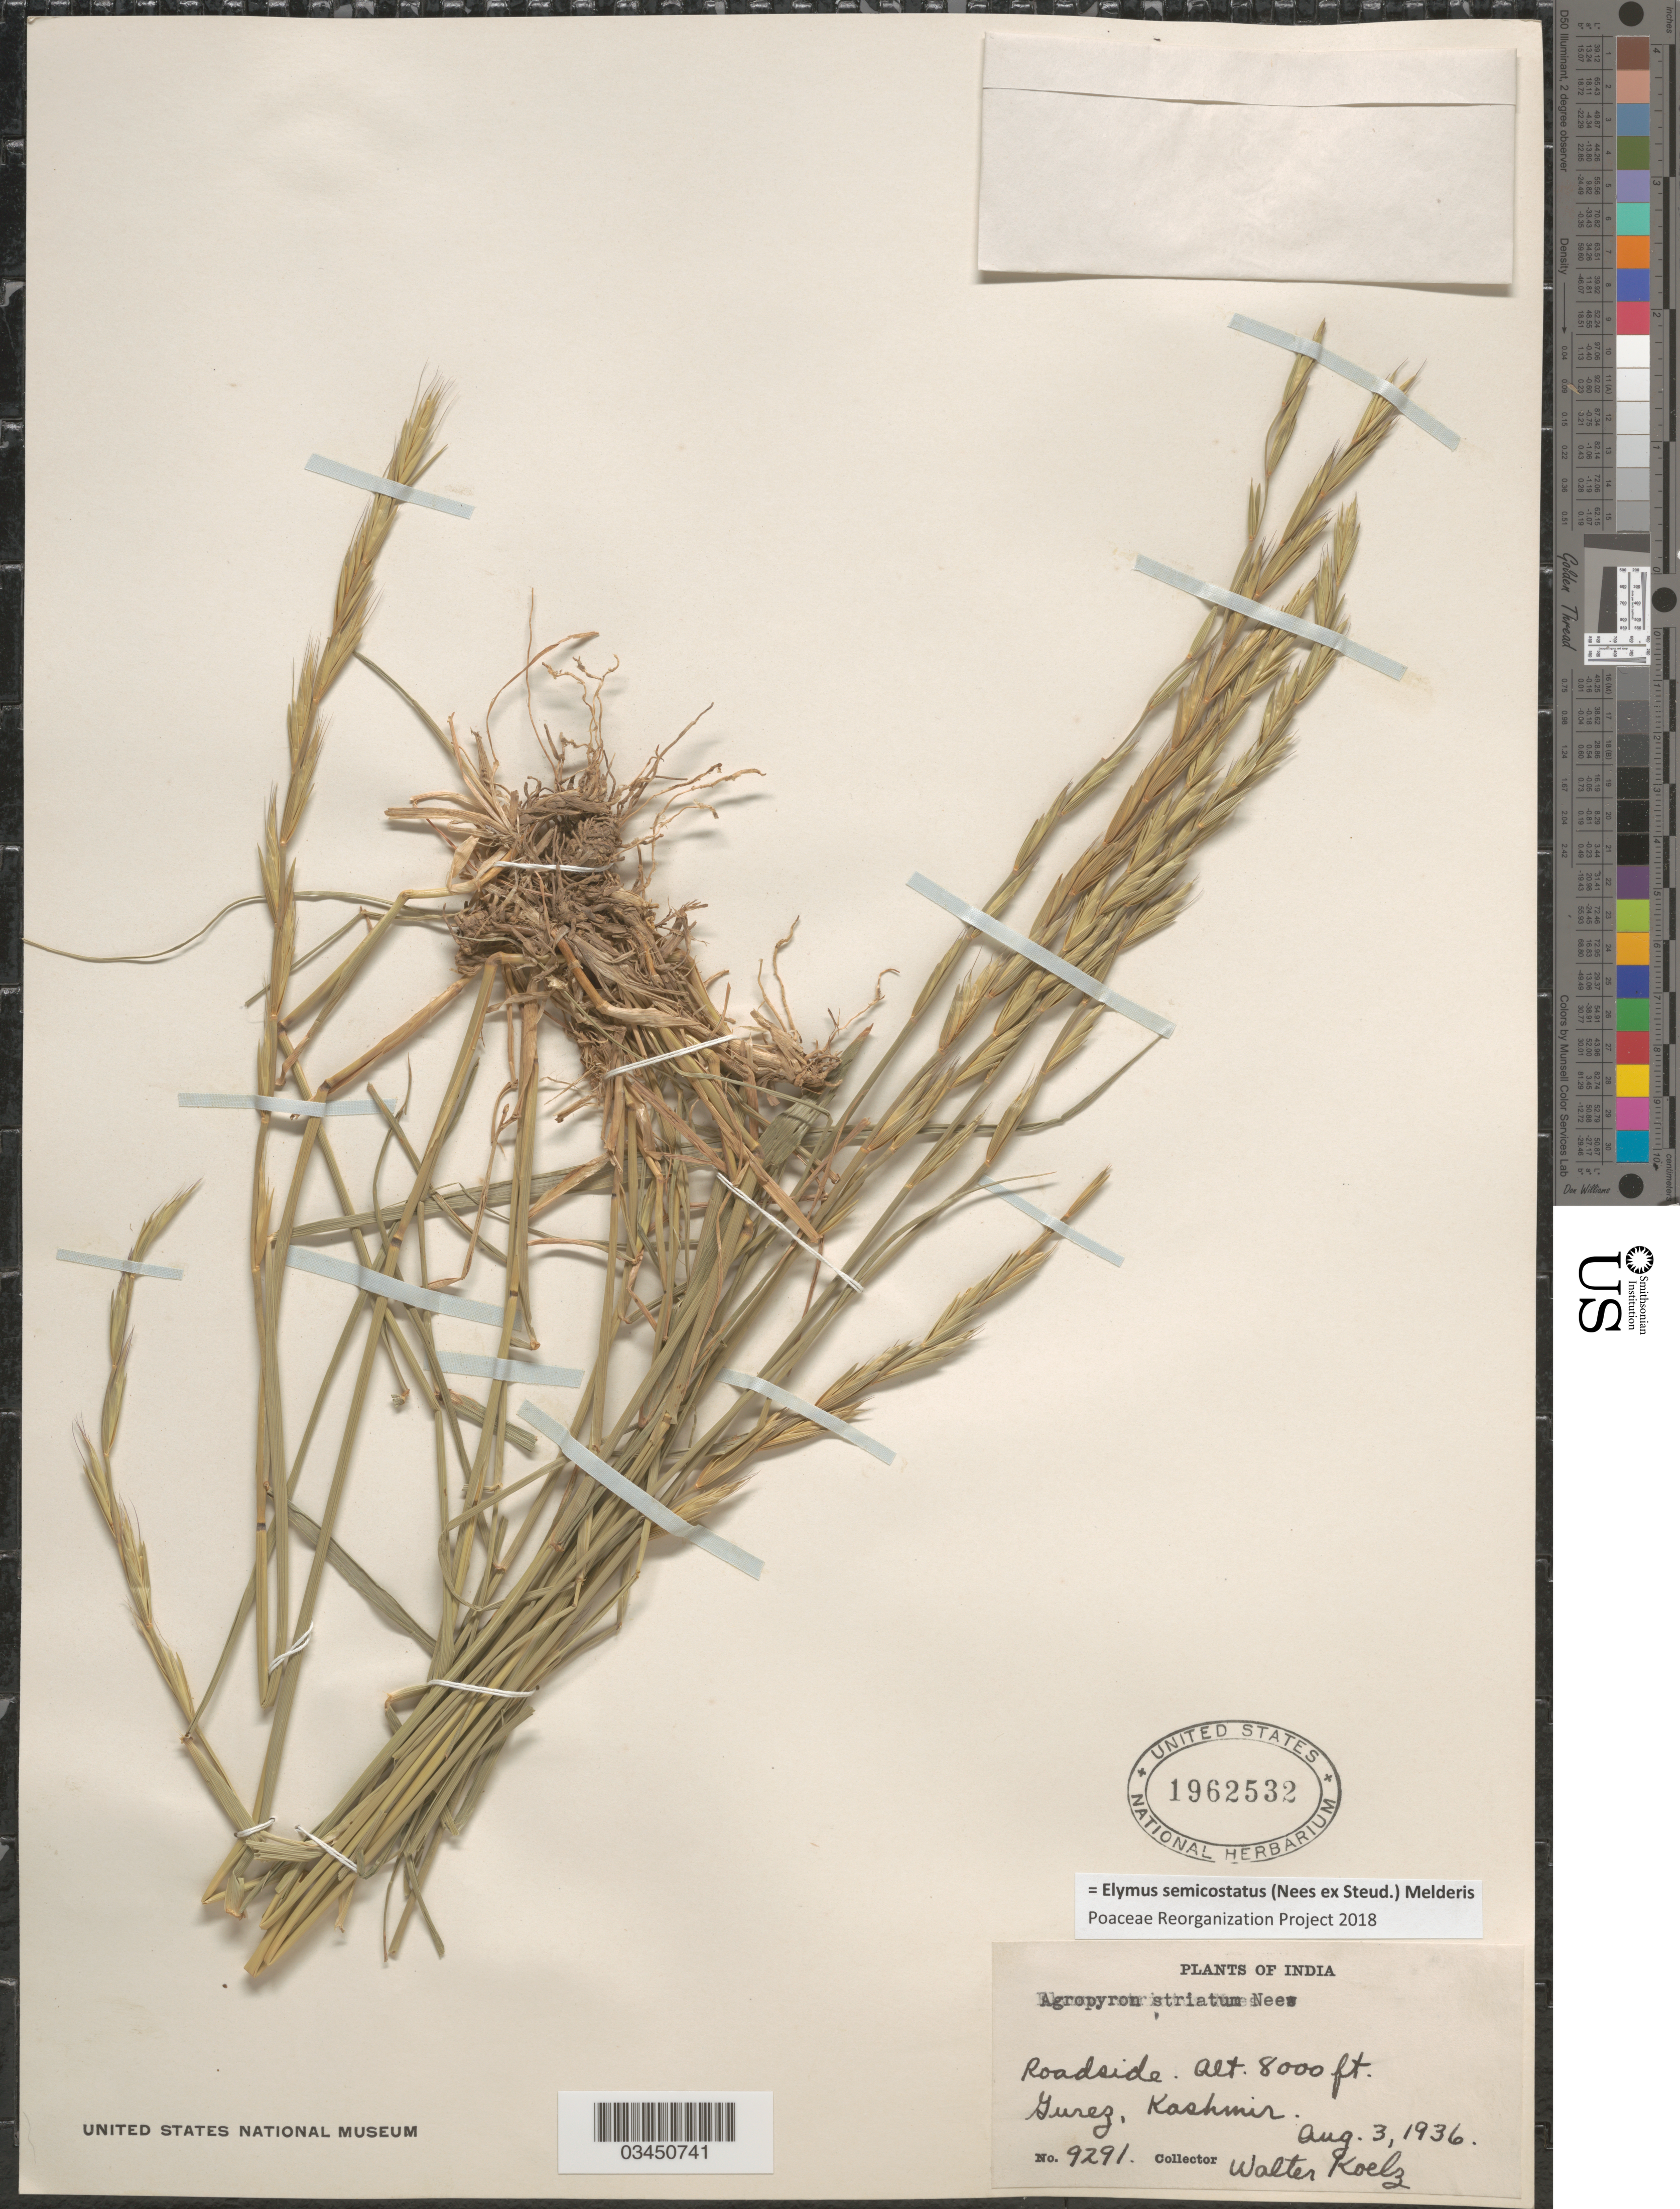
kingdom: Plantae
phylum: Tracheophyta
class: Liliopsida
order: Poales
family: Poaceae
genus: Elymus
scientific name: Elymus semicostatus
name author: (Nees ex Steud.) Melderis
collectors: W. N. Koelz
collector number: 9291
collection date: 1936-08-03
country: India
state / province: Jammu and Kashmir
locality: Roadside. Gurez, Kashmir.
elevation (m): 2438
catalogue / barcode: US 1962532